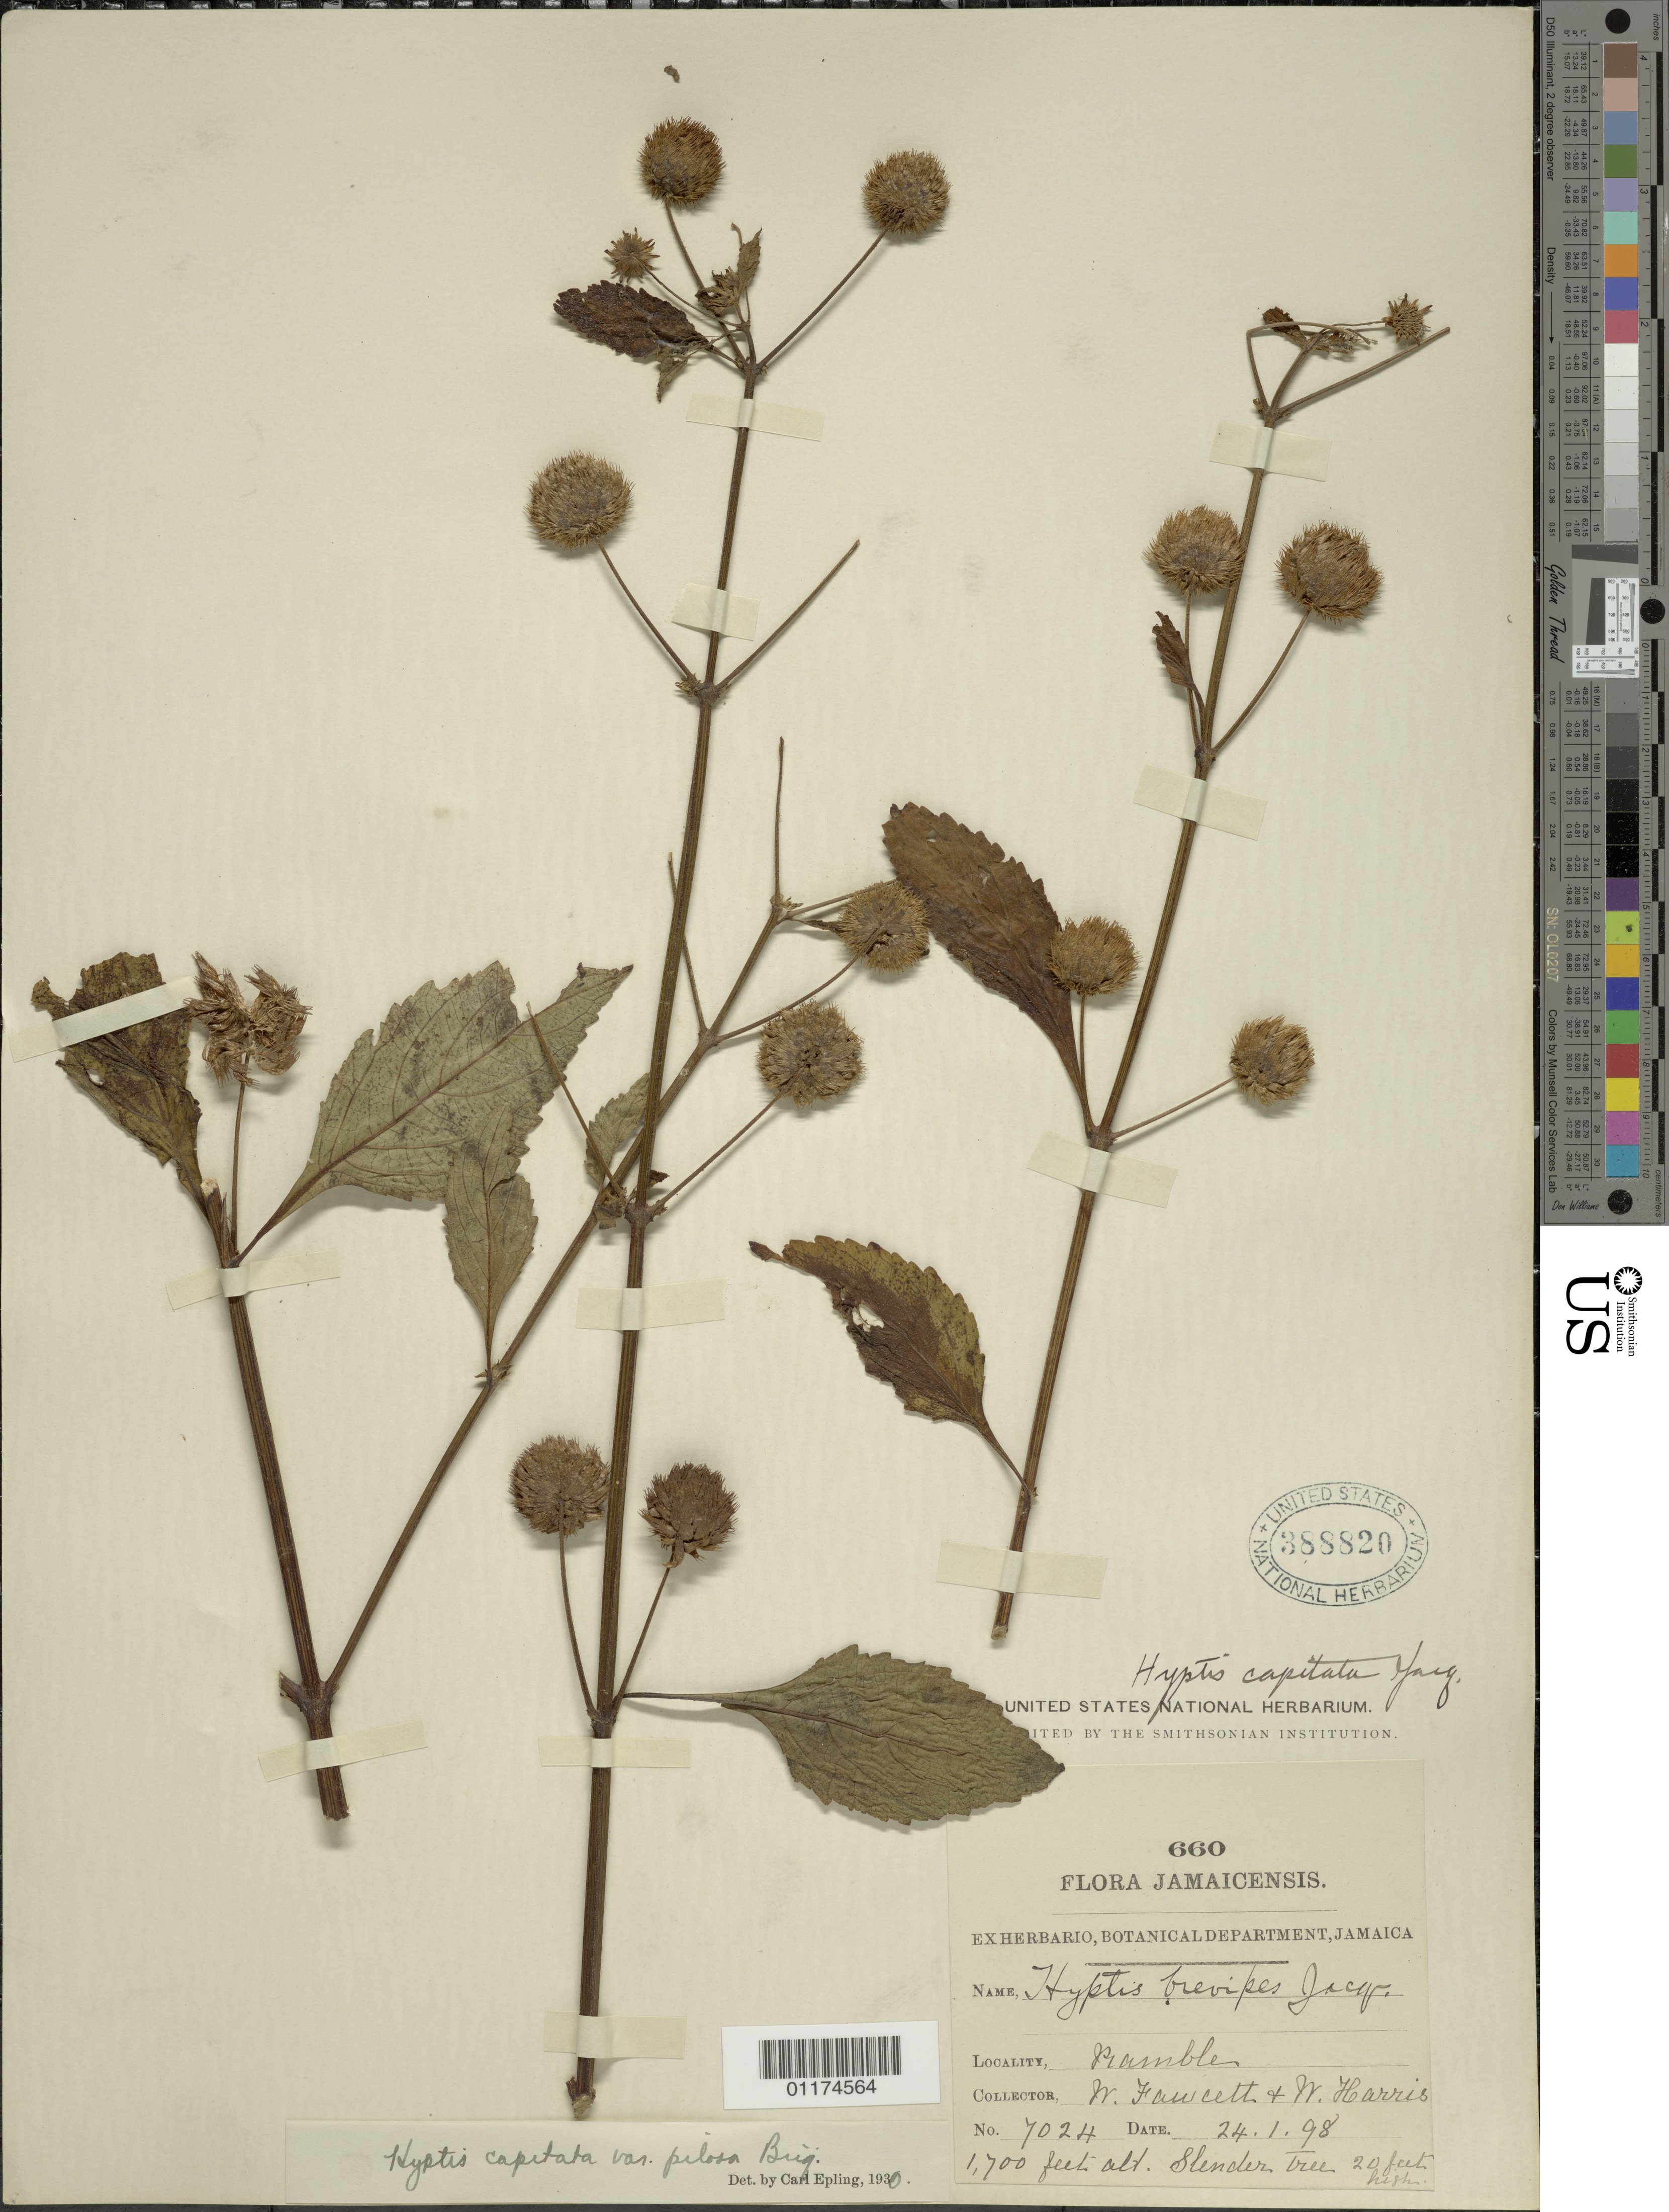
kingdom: Plantae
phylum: Tracheophyta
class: Magnoliopsida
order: Lamiales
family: Lamiaceae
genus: Hyptis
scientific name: Hyptis capitata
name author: Jacq.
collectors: W. Fawcett & W. Harris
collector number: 7024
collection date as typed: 24 Jan 1898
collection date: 1898-01-24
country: Jamaica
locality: Ramble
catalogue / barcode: US 388820